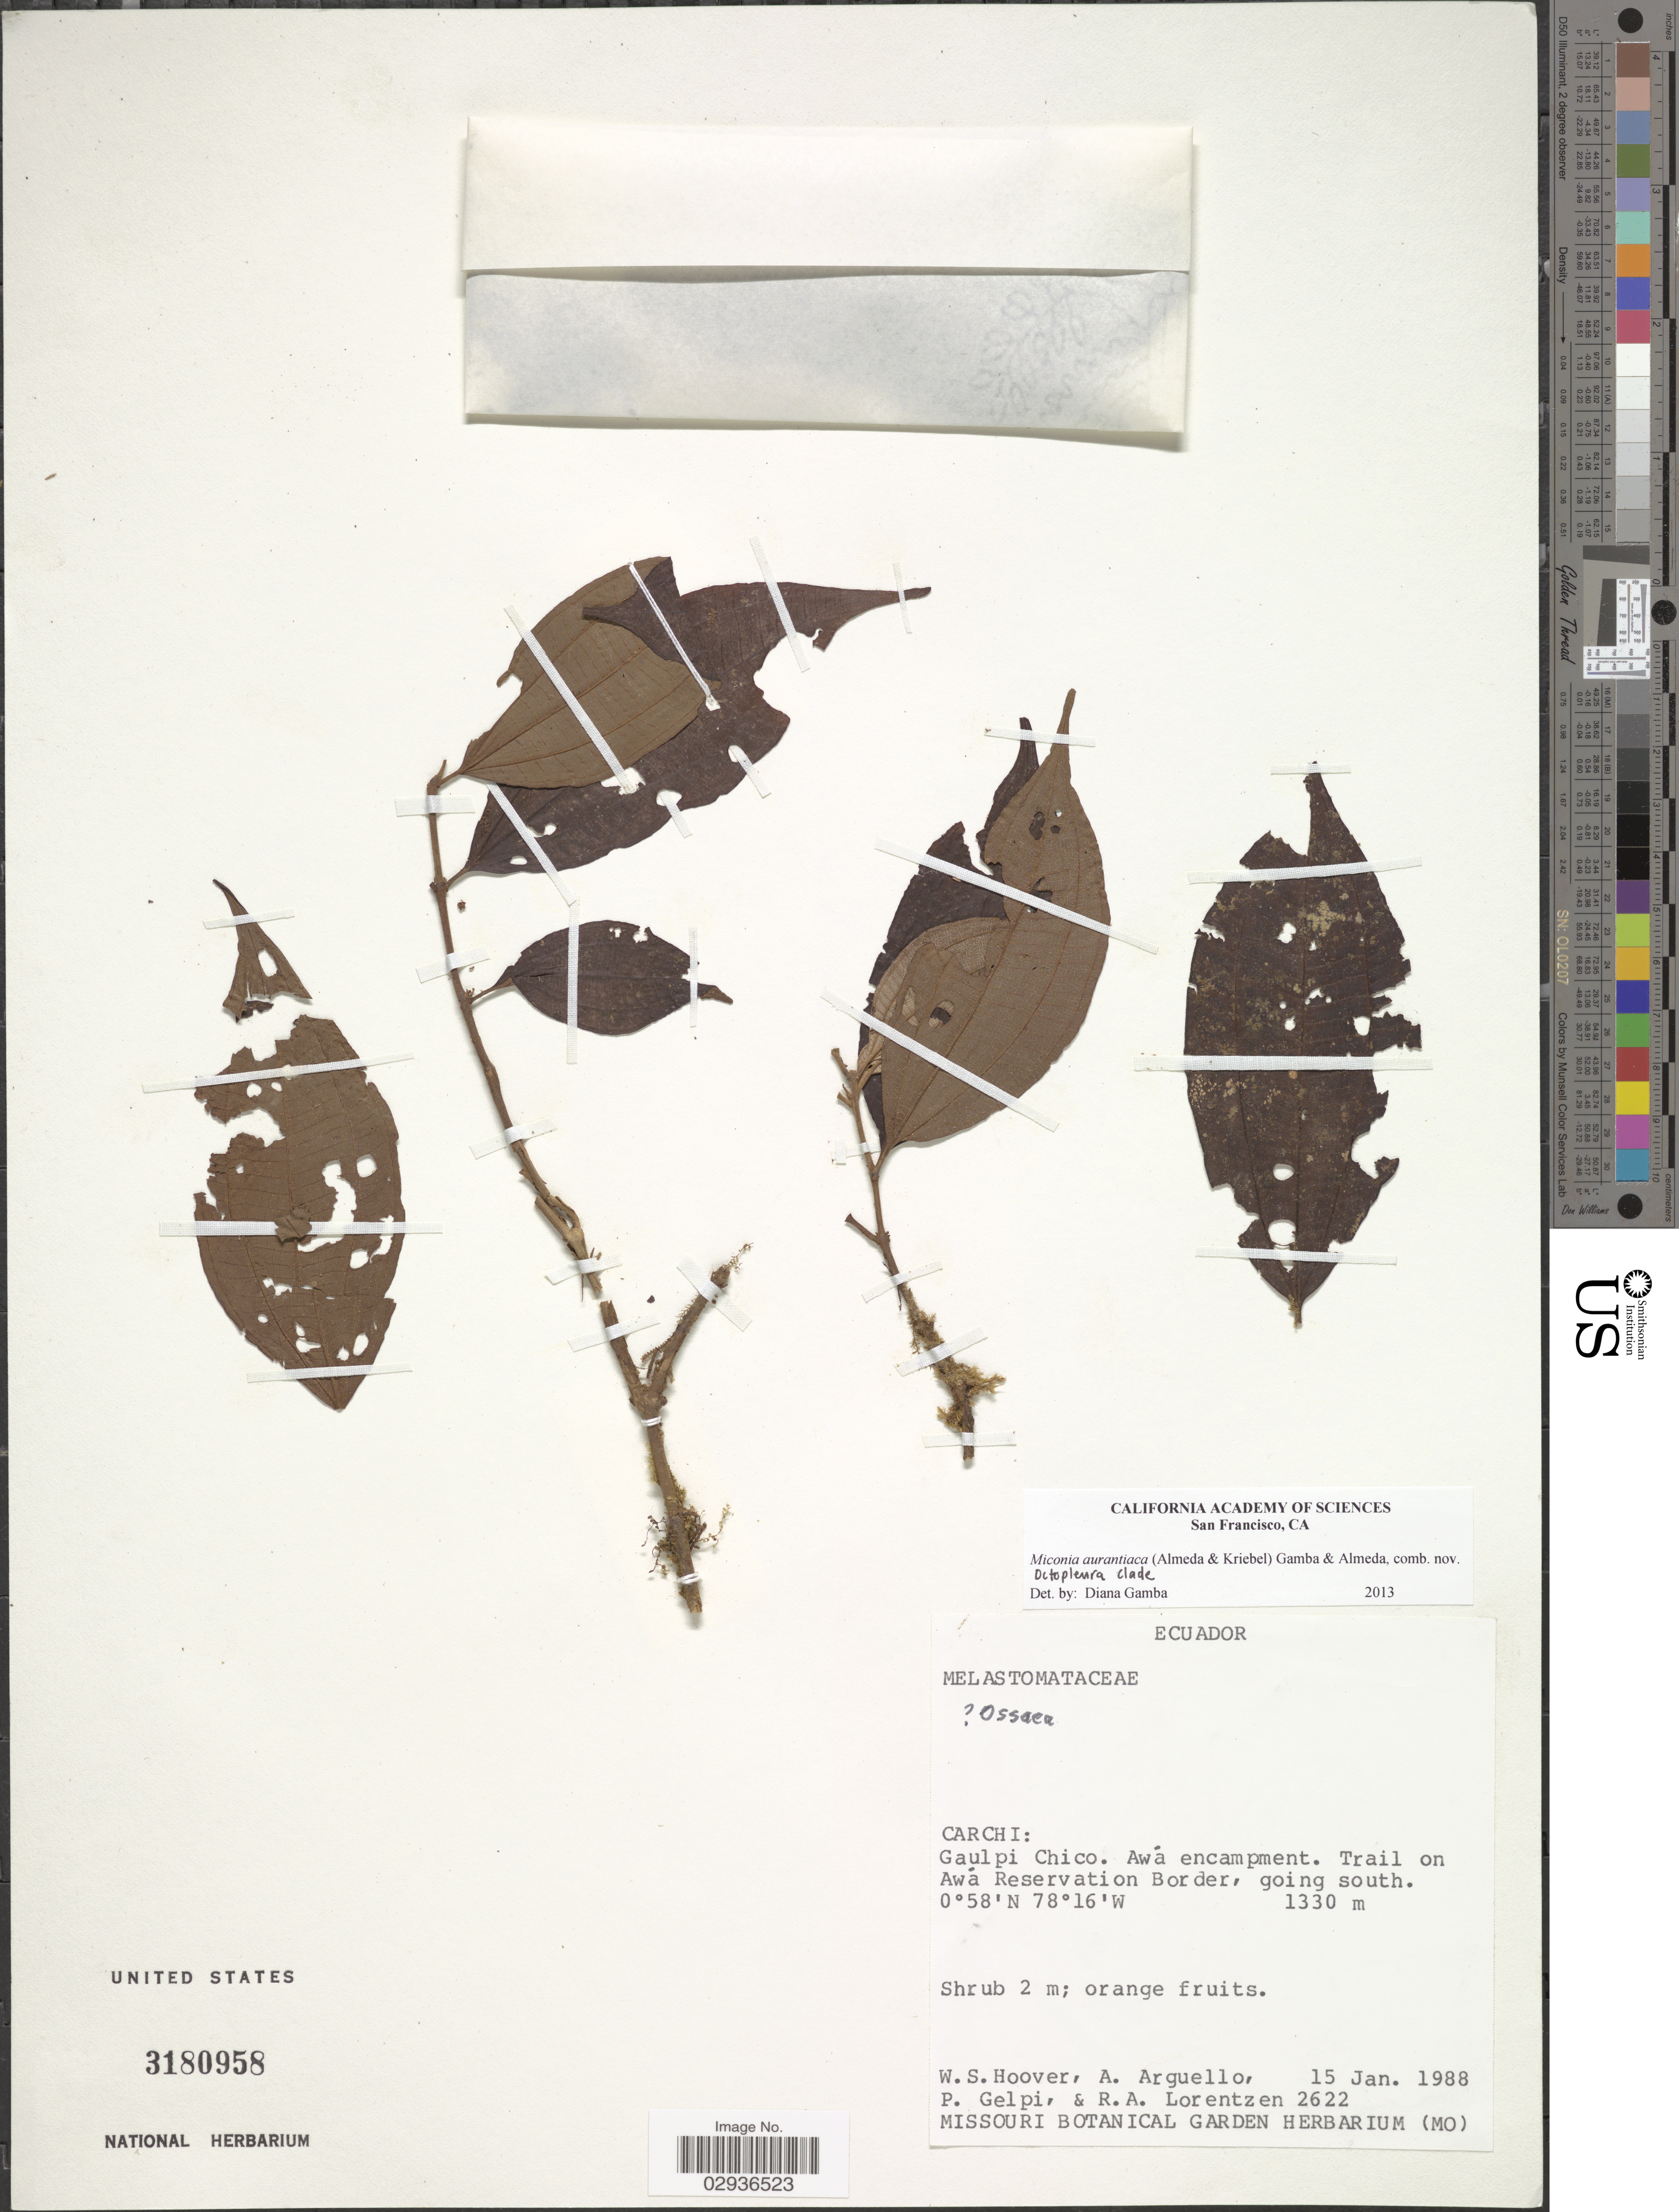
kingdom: Plantae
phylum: Tracheophyta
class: Magnoliopsida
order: Myrtales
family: Melastomataceae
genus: Miconia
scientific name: Miconia aurantiaca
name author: (Almeda & Kriebel) Gamba & Almeda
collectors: W. S. Hoover, A. Arguello, P. Gelpi & R. Lorentzen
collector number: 2622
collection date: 1988-01-15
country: Ecuador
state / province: Carchi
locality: Gaulpi Chico. Awá encampment. Trail on Awa Reservation Border, going south.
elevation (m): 1330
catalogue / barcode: US 3180958